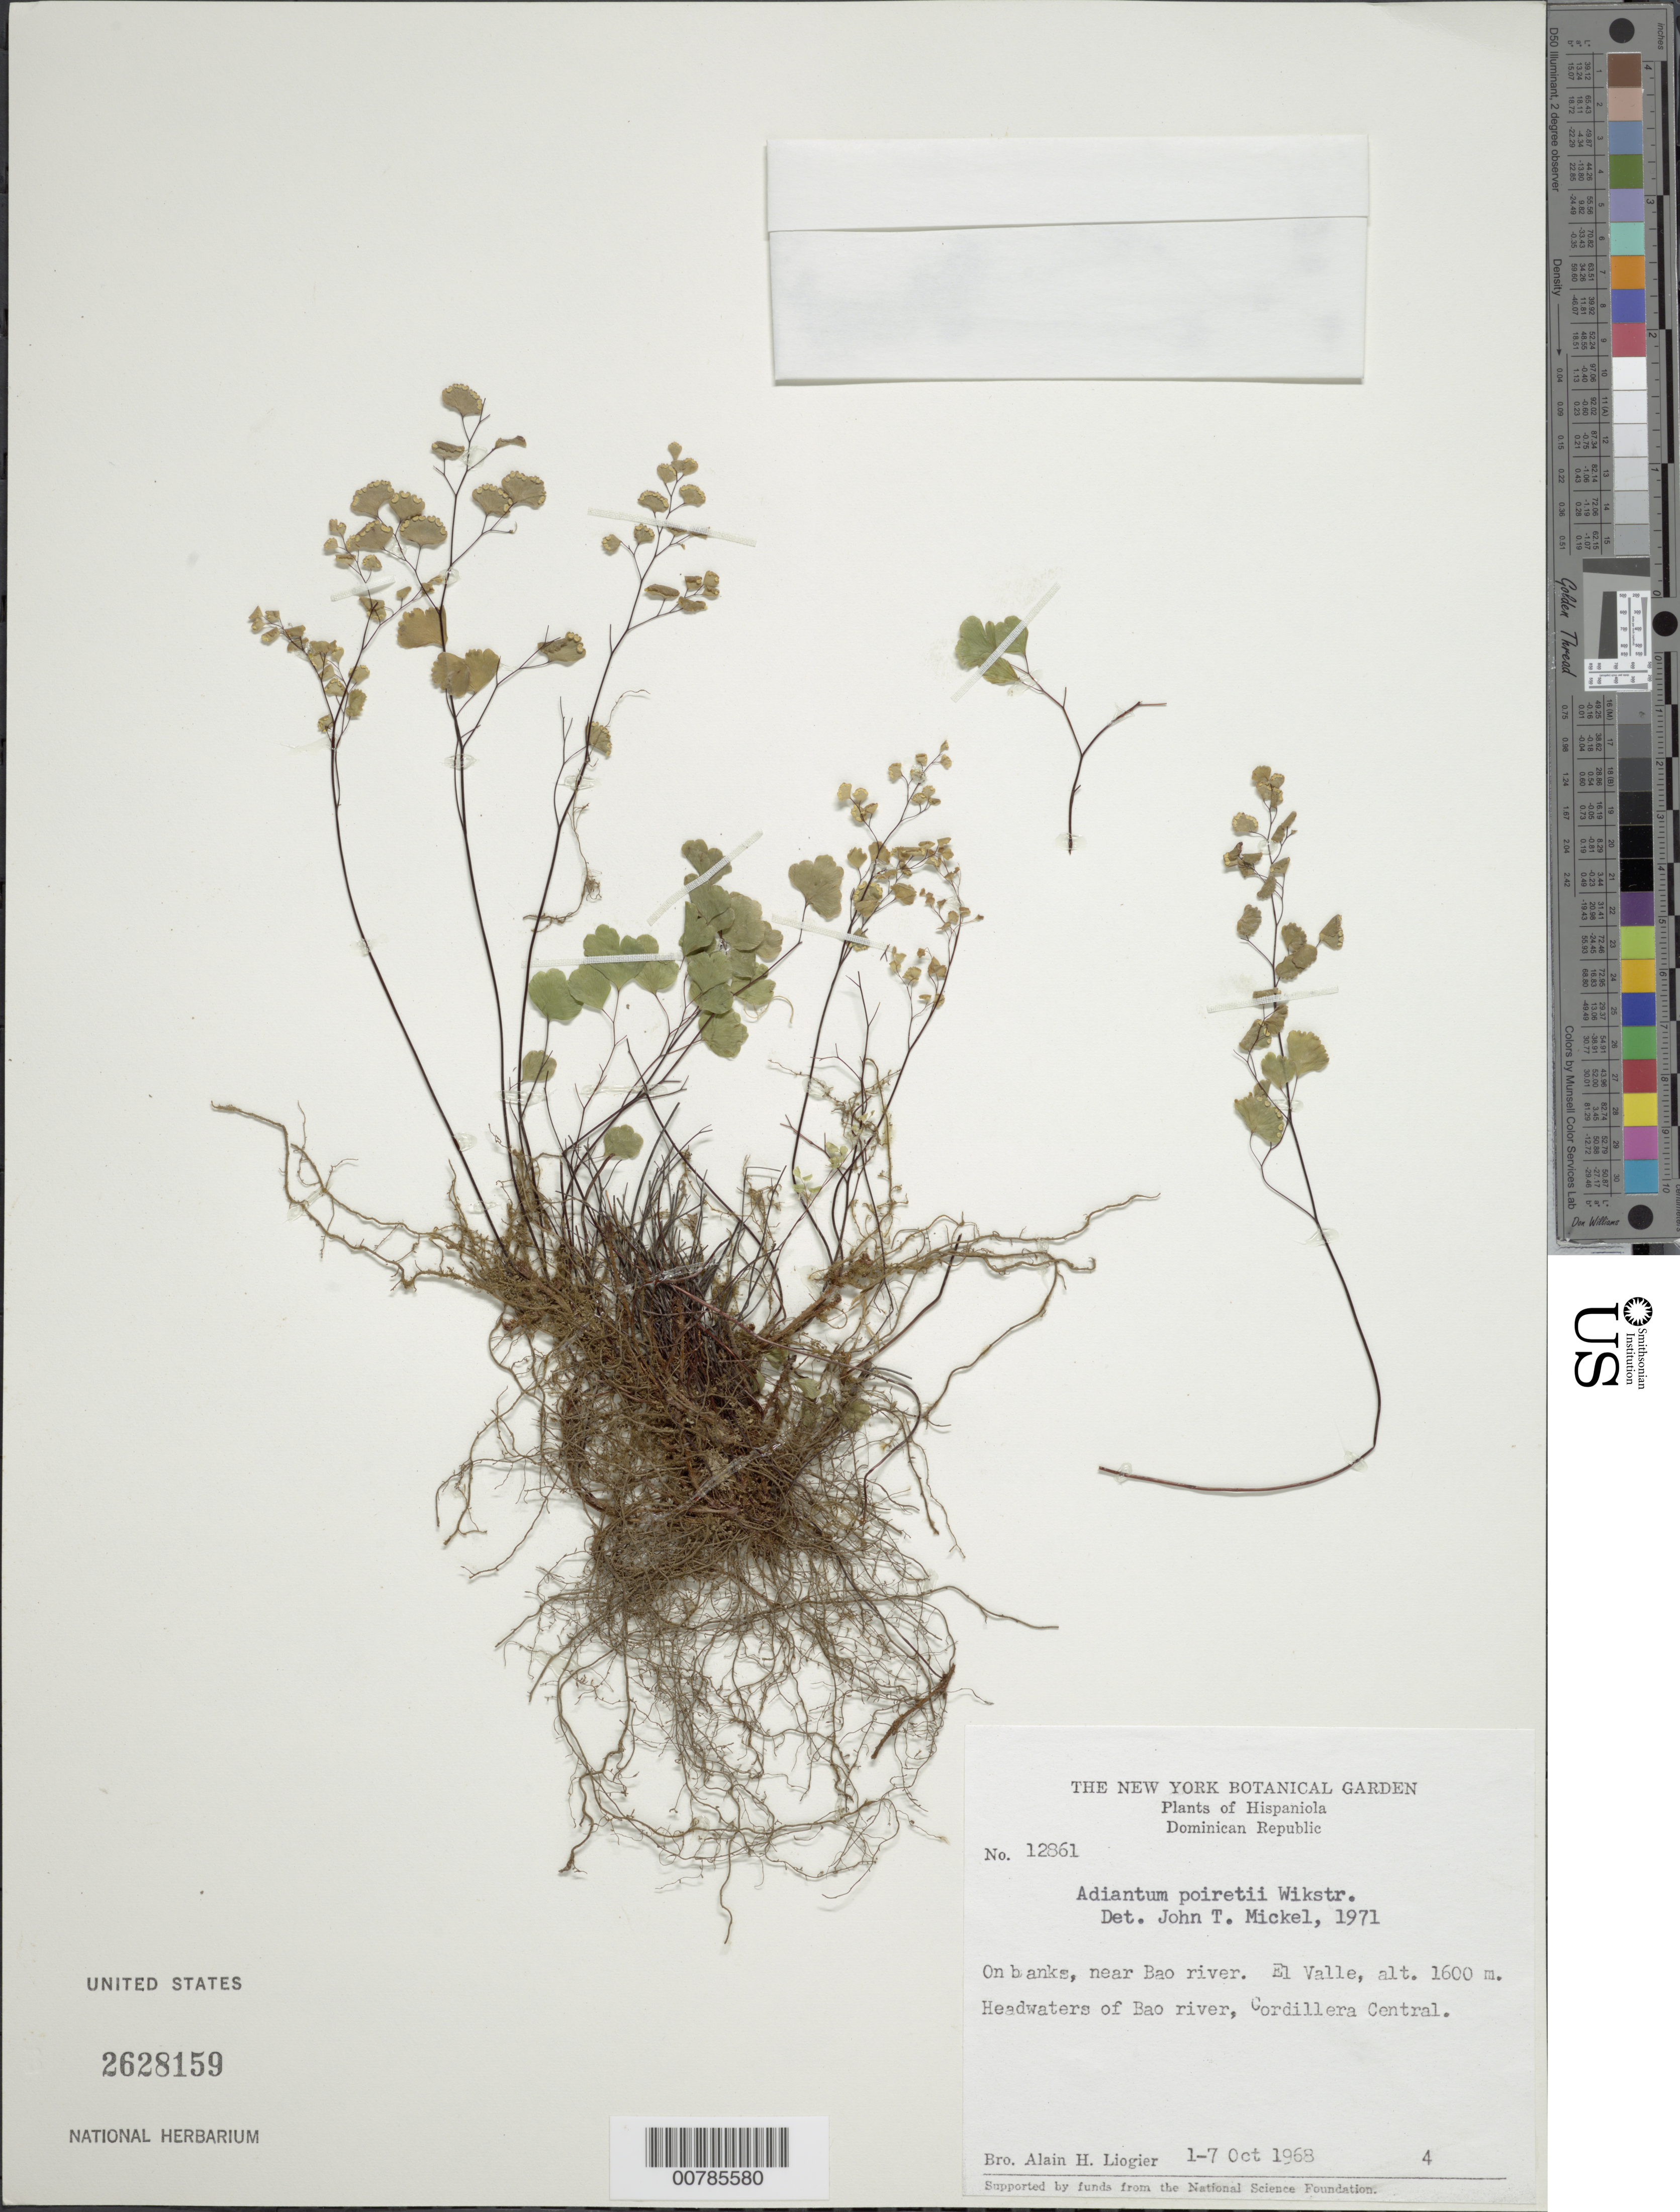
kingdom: Plantae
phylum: Tracheophyta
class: Polypodiopsida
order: Polypodiales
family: Pteridaceae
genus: Adiantum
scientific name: Adiantum poiretii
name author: Wikstr.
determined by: Mickel, J. T., (NY), New York Botanical Garden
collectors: A. H. Liogier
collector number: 12861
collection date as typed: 01 Oct 1968 to 07 Oct 1968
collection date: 1968-10-01/1968-10-07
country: Dominican Republic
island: Hispaniola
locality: El Valle, headwaters of Bao River, Cordillera Central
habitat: Riverbanks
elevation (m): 1600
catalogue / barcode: US 2628159